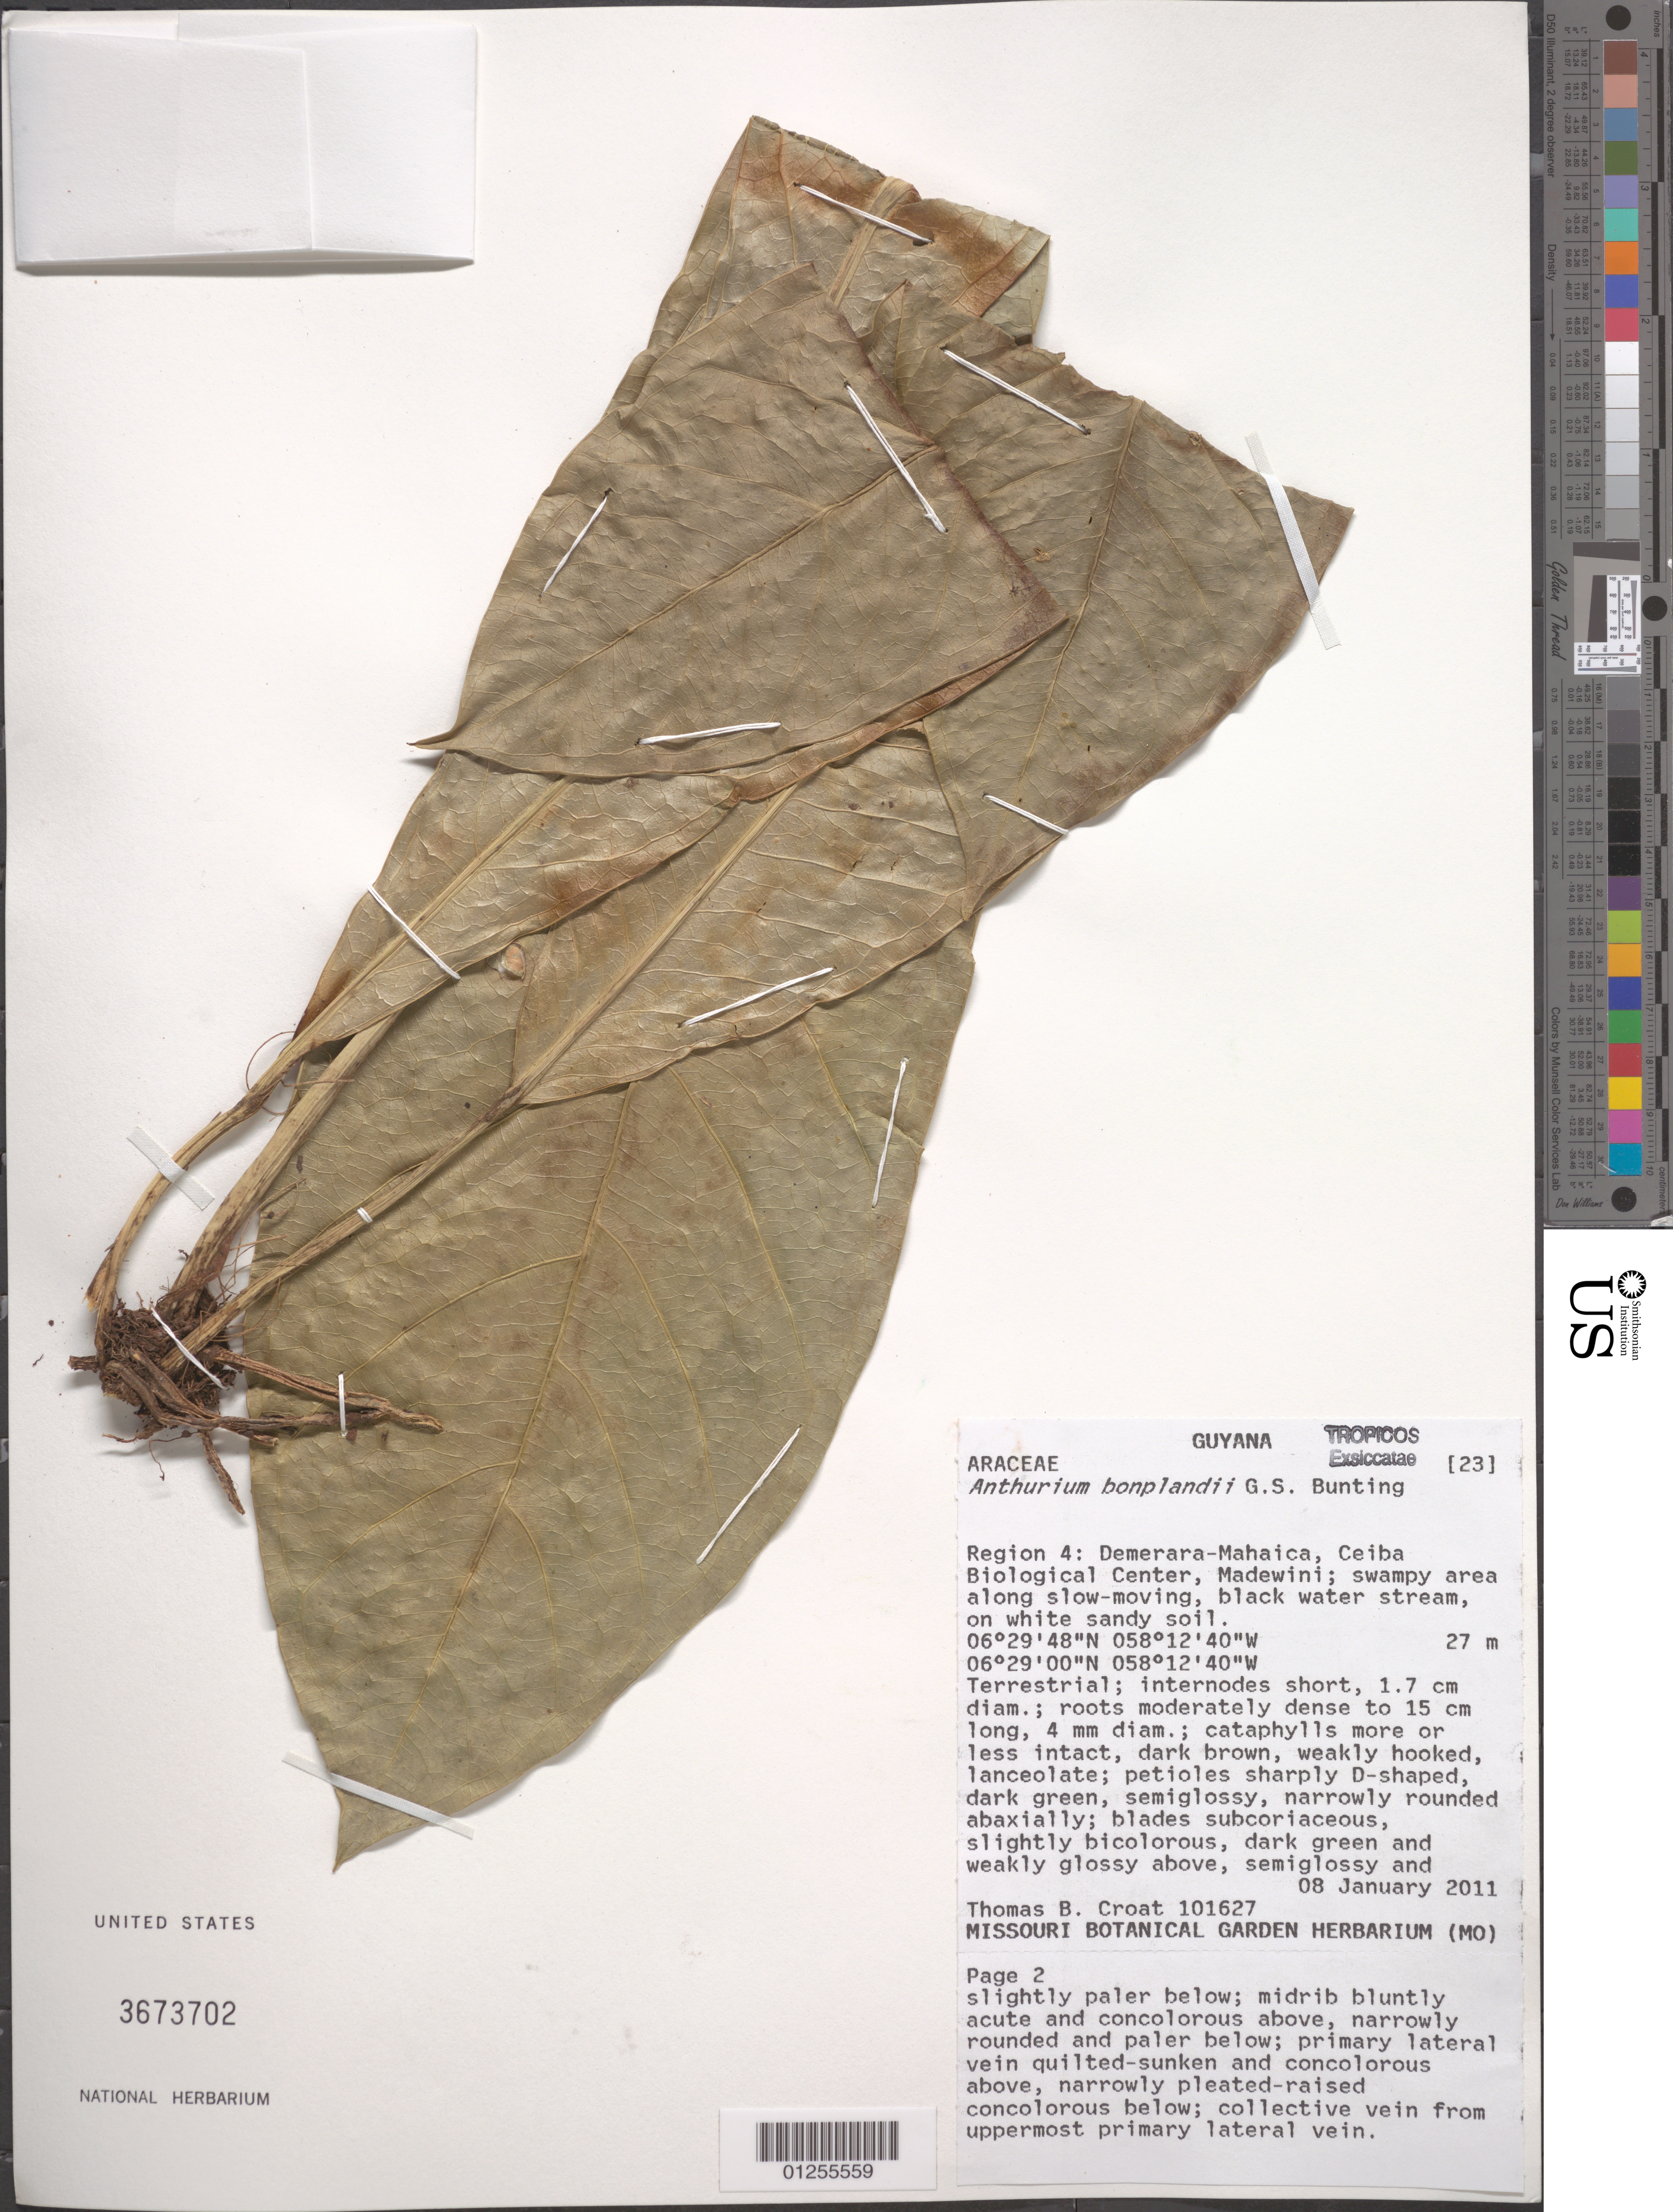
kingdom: Plantae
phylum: Tracheophyta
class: Liliopsida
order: Alismatales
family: Araceae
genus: Anthurium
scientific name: Anthurium bonplandii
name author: G.S. Bunting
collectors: T. B. Croat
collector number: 101627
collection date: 2011-01-08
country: Guyana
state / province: Demerara-Mahaica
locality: Ceiba Biological Center, Madewini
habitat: Swampy area along slow-moving, black water stream, on white sandy soil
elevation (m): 27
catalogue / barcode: US 3673702